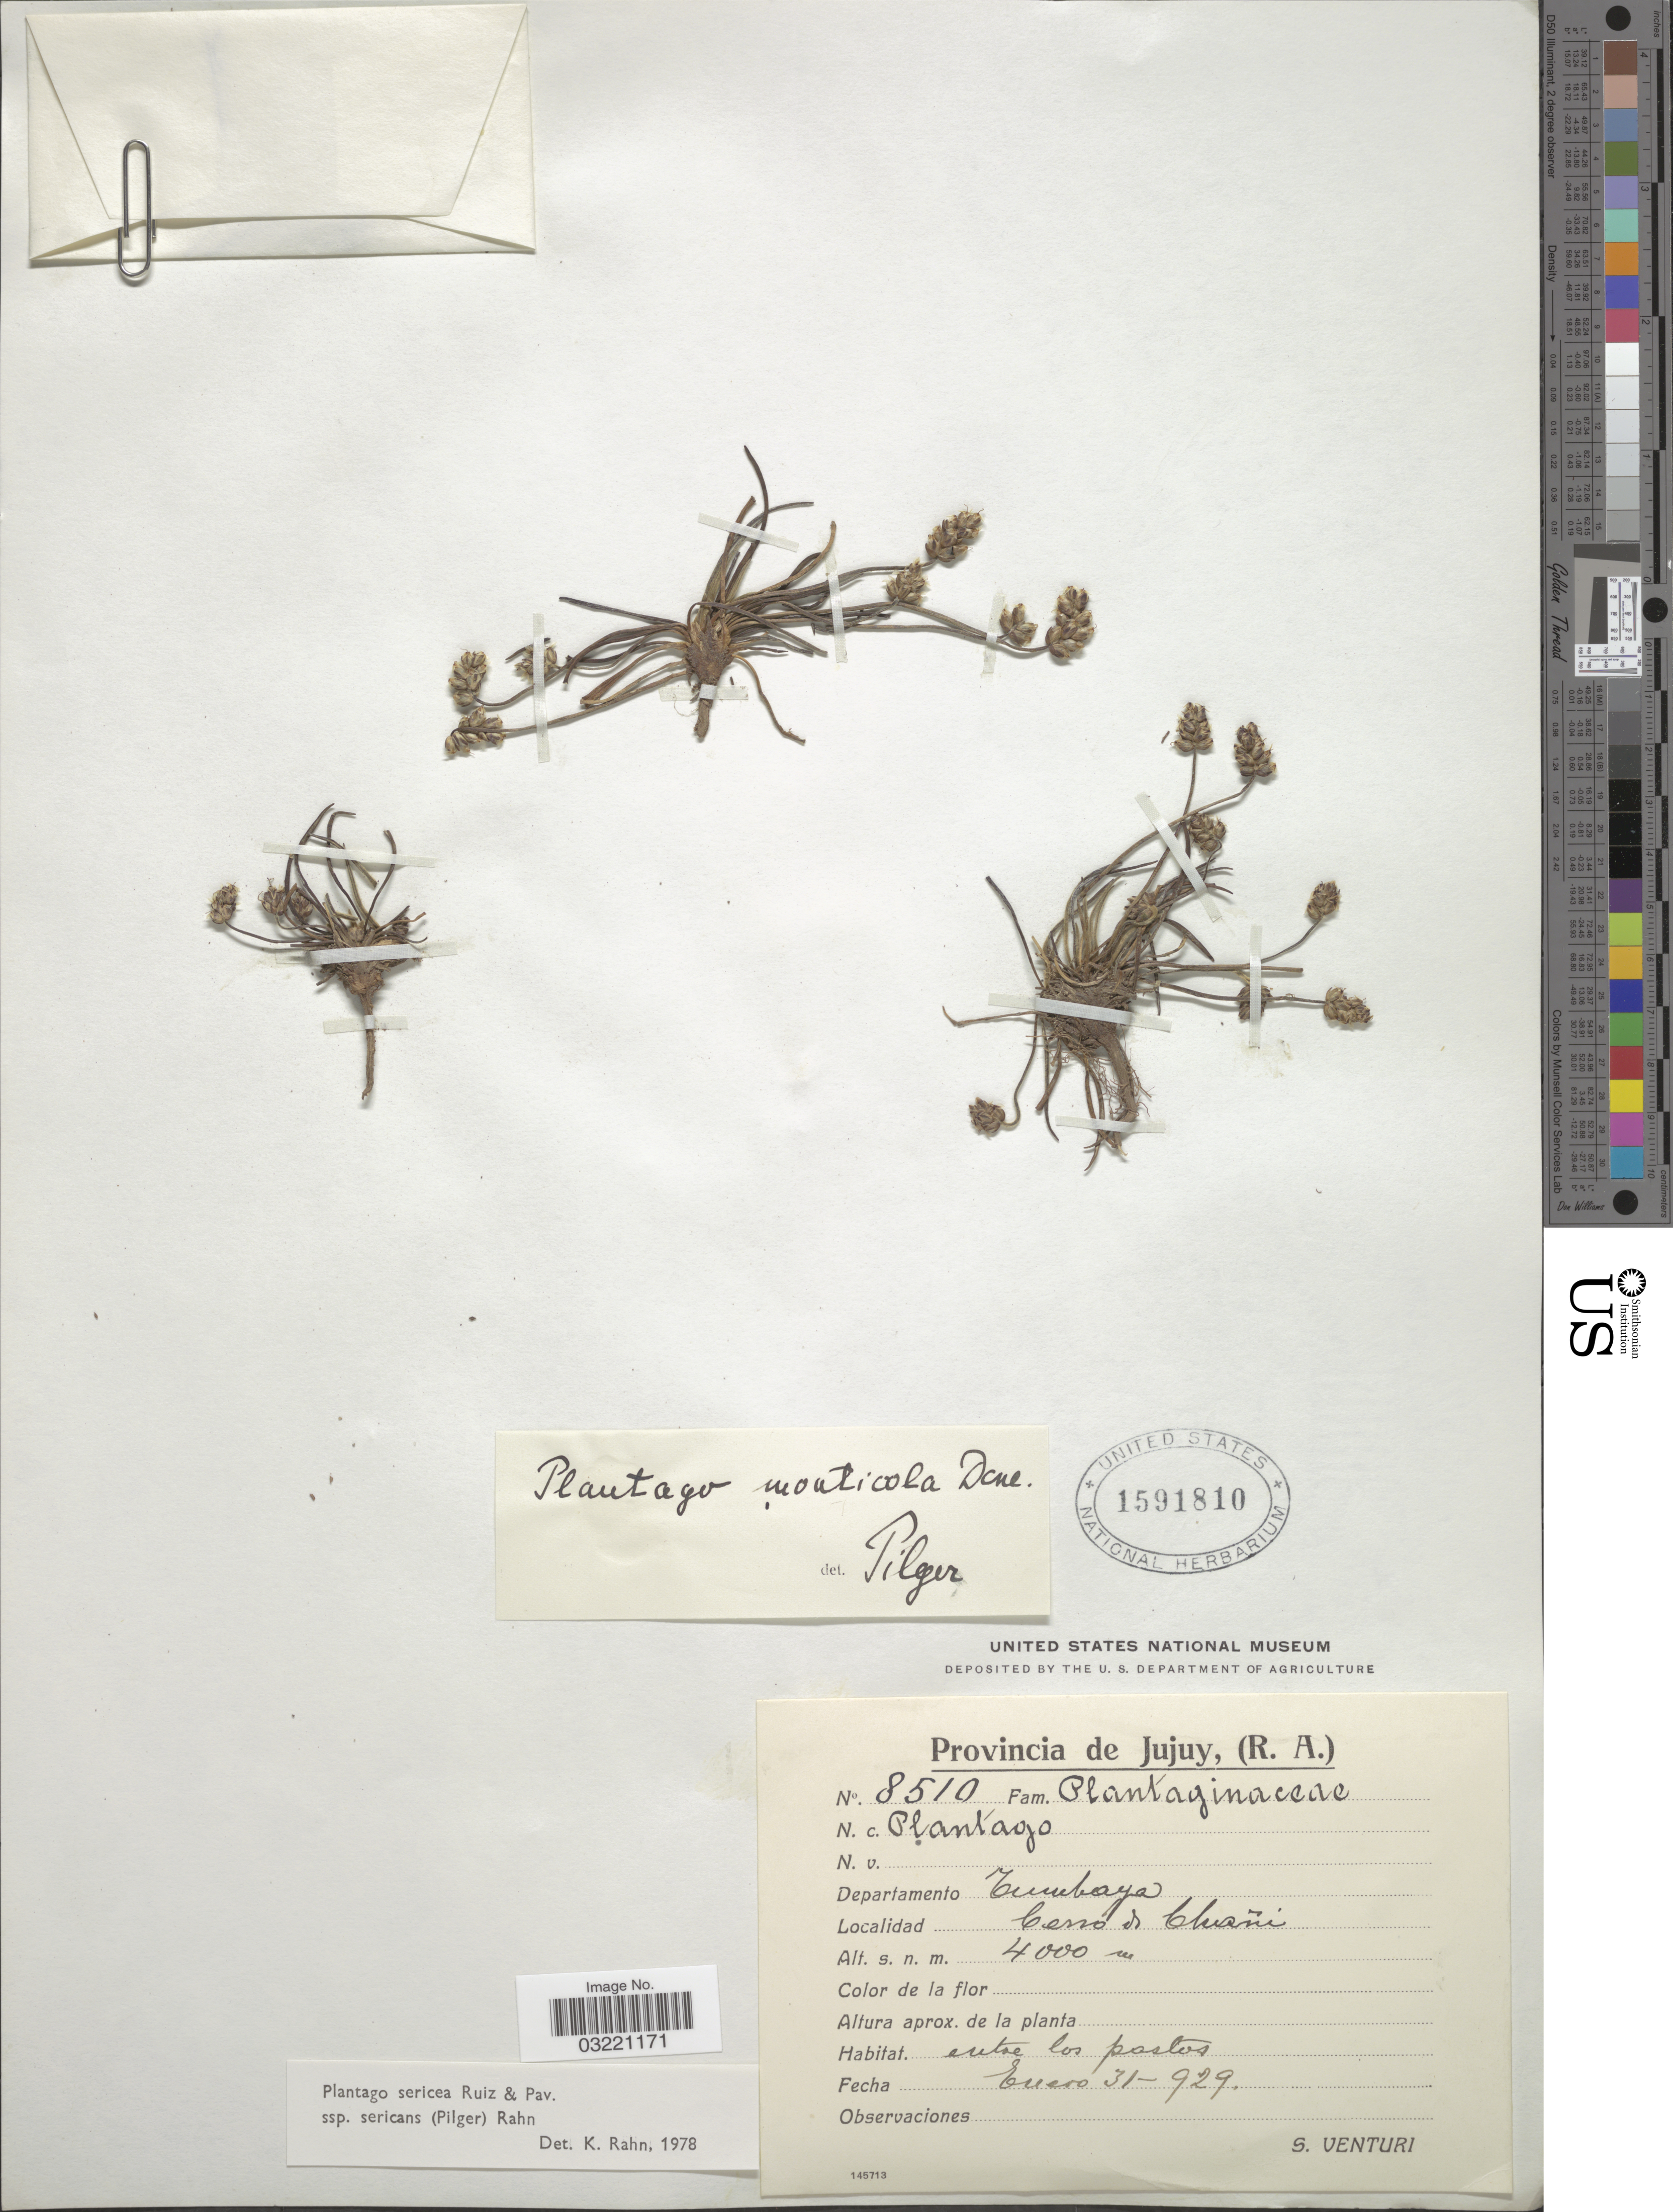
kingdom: Plantae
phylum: Tracheophyta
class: Magnoliopsida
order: Lamiales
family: Plantaginaceae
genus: Plantago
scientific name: Plantago sericea subsp. sericans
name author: (Pilg.) Rahn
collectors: S. Venturi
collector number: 8510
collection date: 1929-01-31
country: Argentina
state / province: Jujuy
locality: Departamento Tumbaya, Cerro de Chañi.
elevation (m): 4000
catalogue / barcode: US 1591810